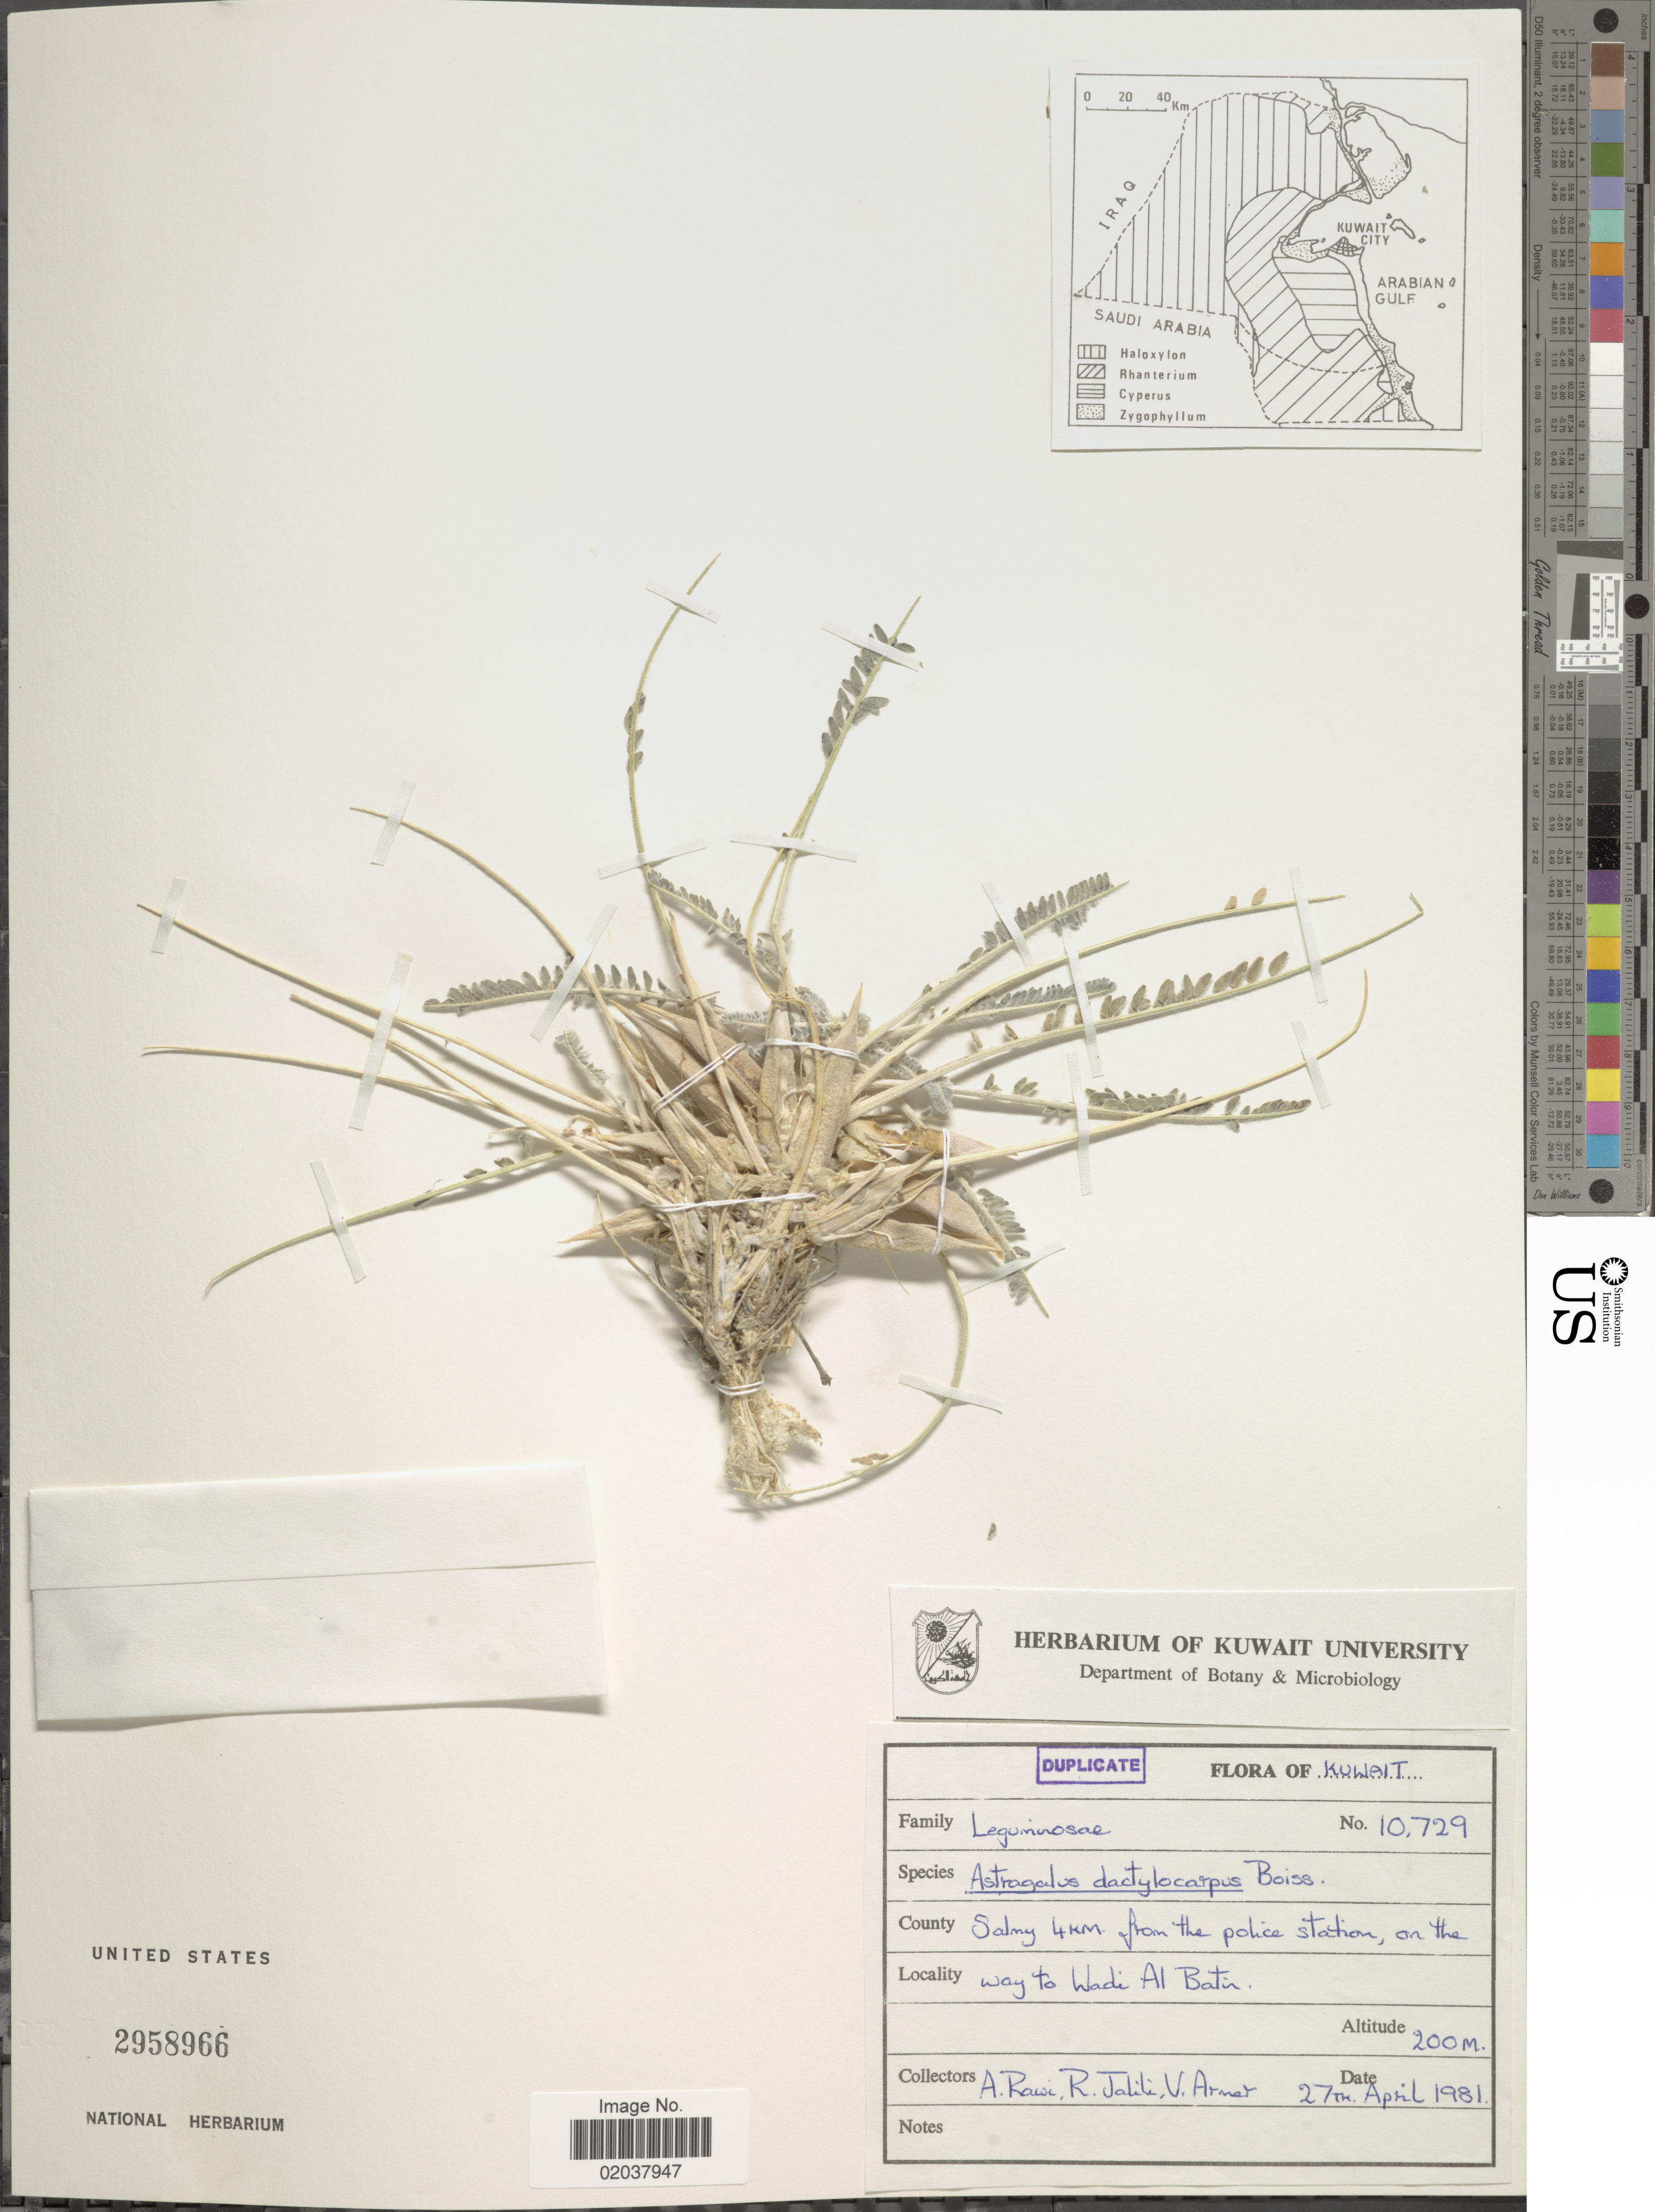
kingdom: Plantae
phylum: Tracheophyta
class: Magnoliopsida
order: Fabales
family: Fabaceae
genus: Astragalus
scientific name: Astragalus dactylocarpus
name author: Boiss.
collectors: A. Rawi, R. Jalili & V. Armet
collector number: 10729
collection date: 1981-04-27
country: Kuwait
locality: County Salmy 4 km. from the police station, on the way to Wadi Al Batin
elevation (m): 200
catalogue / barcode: US 2958966